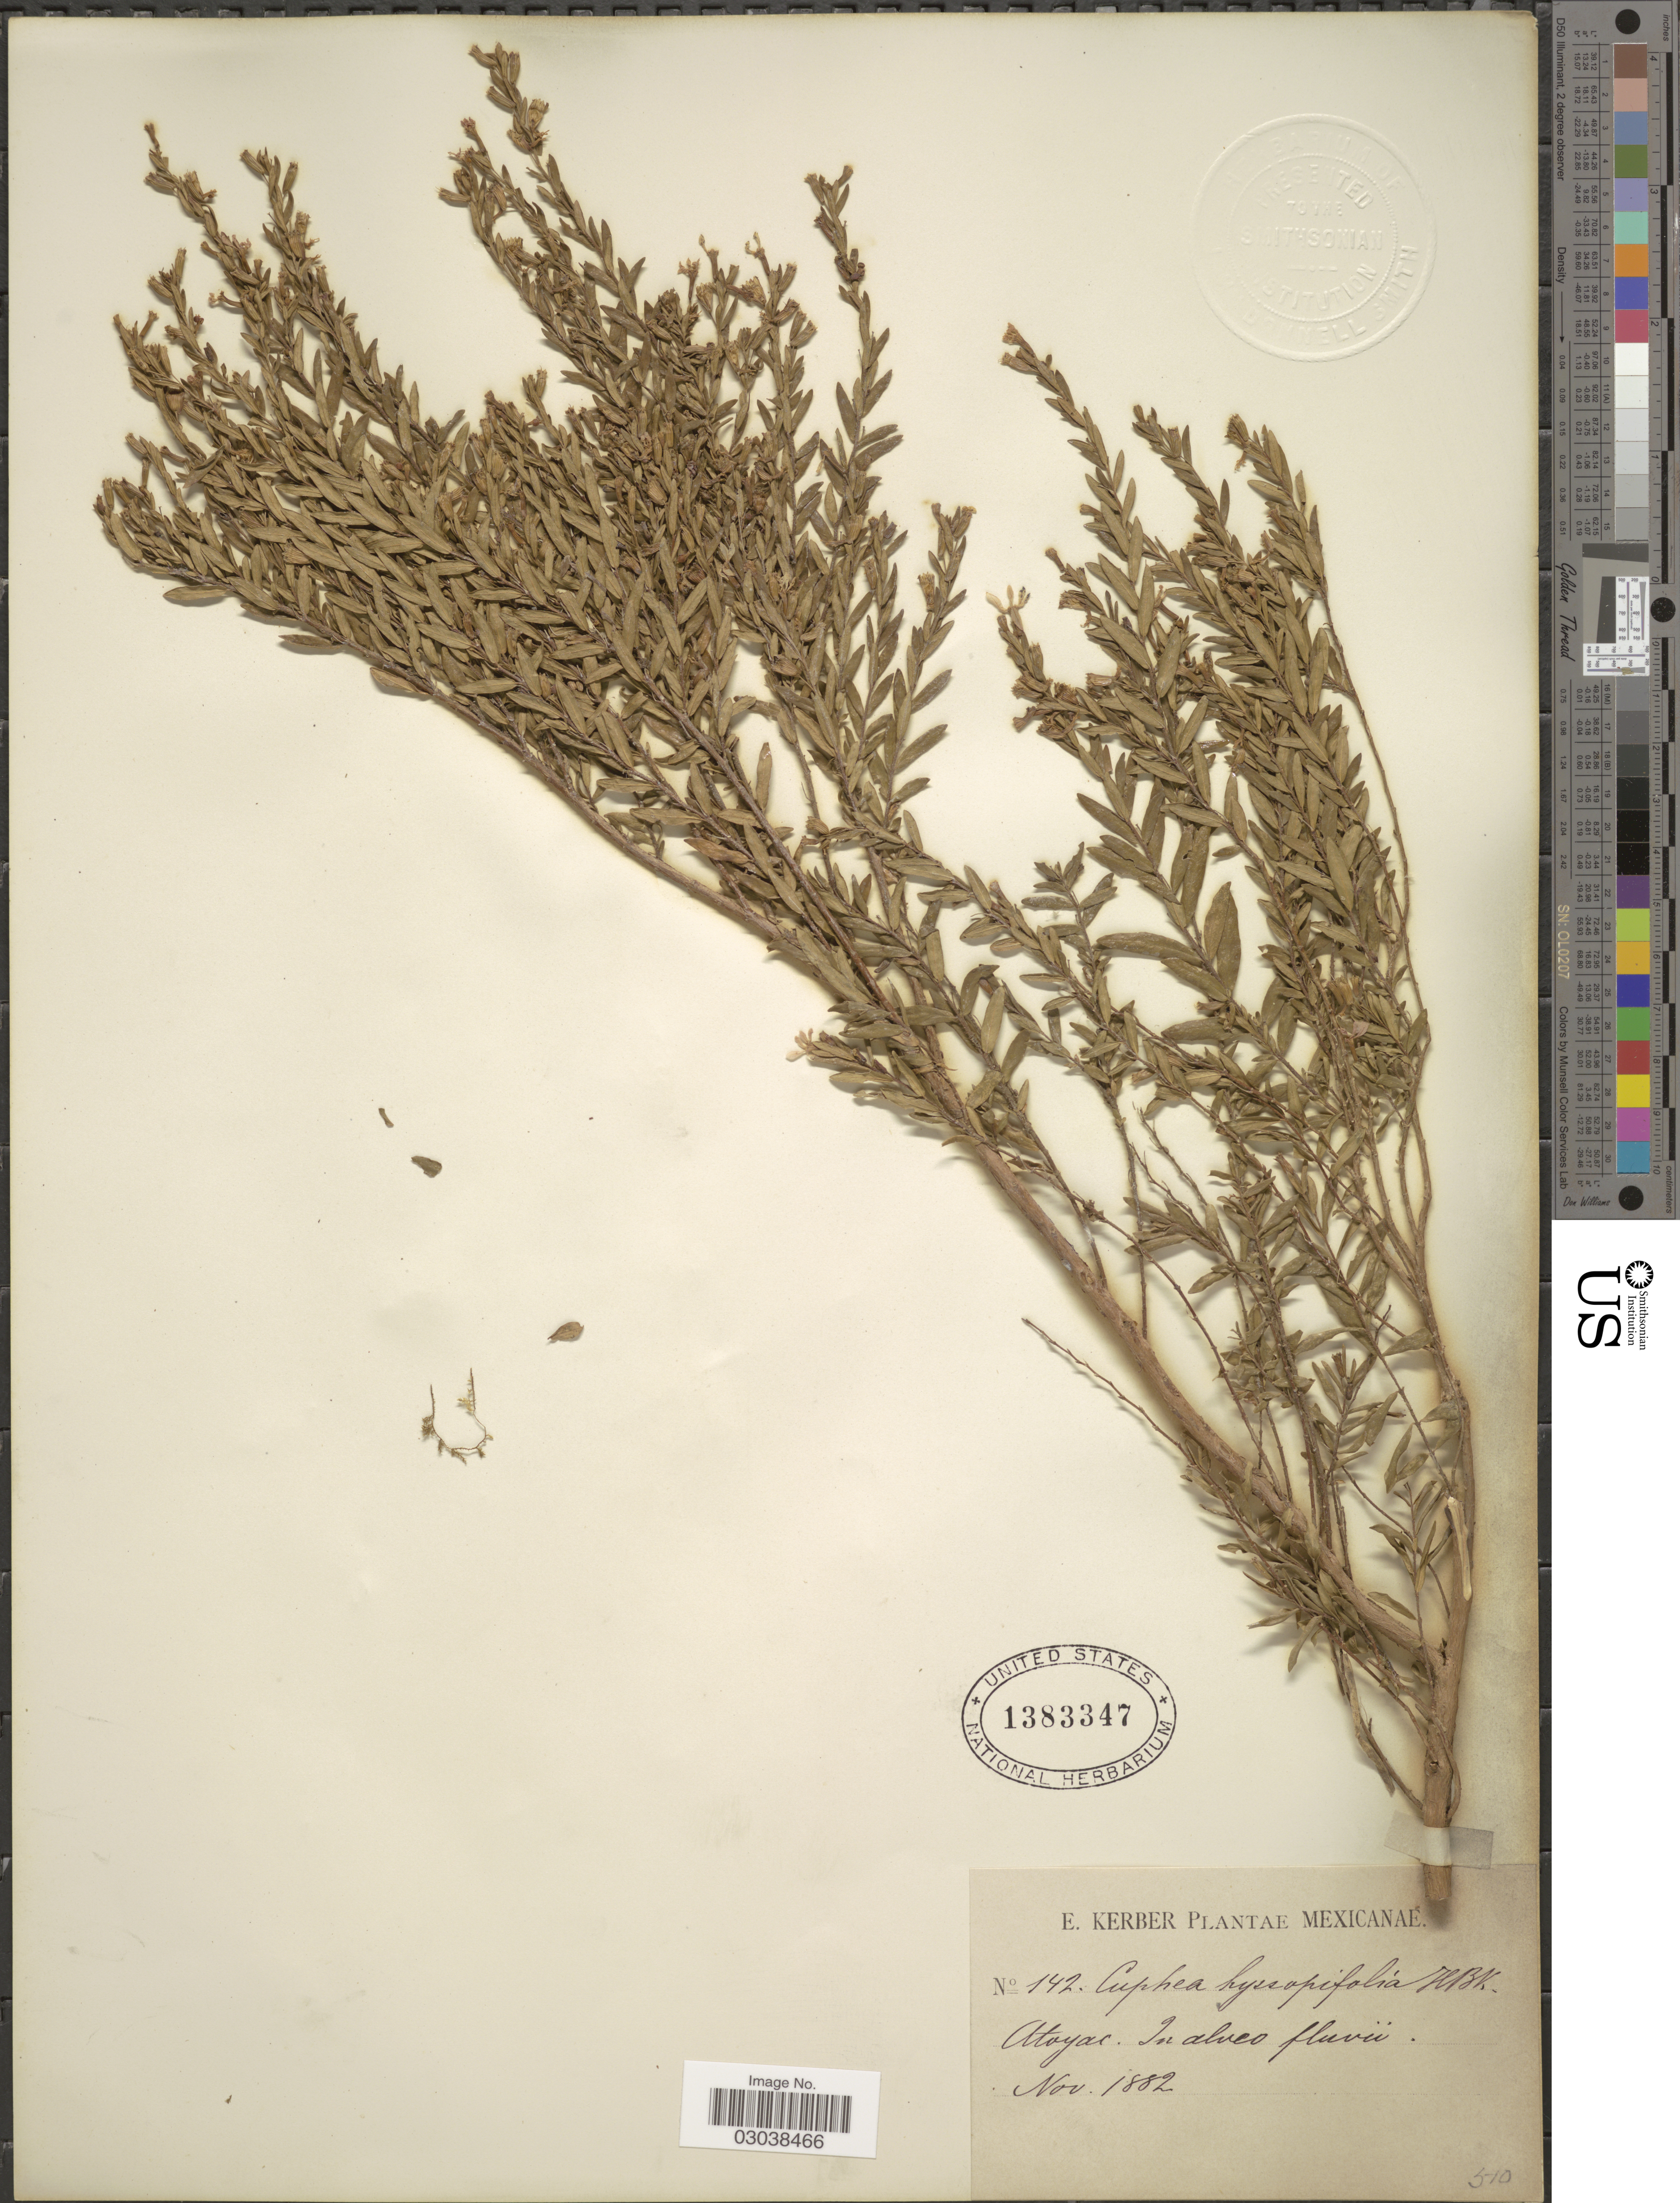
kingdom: Plantae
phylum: Tracheophyta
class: Magnoliopsida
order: Myrtales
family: Lythraceae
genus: Cuphea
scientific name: Cuphea hyssopifolia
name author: Kunth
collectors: E. Kerber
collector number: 142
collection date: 1882-11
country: Mexico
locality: Atoyac.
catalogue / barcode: US 1383347